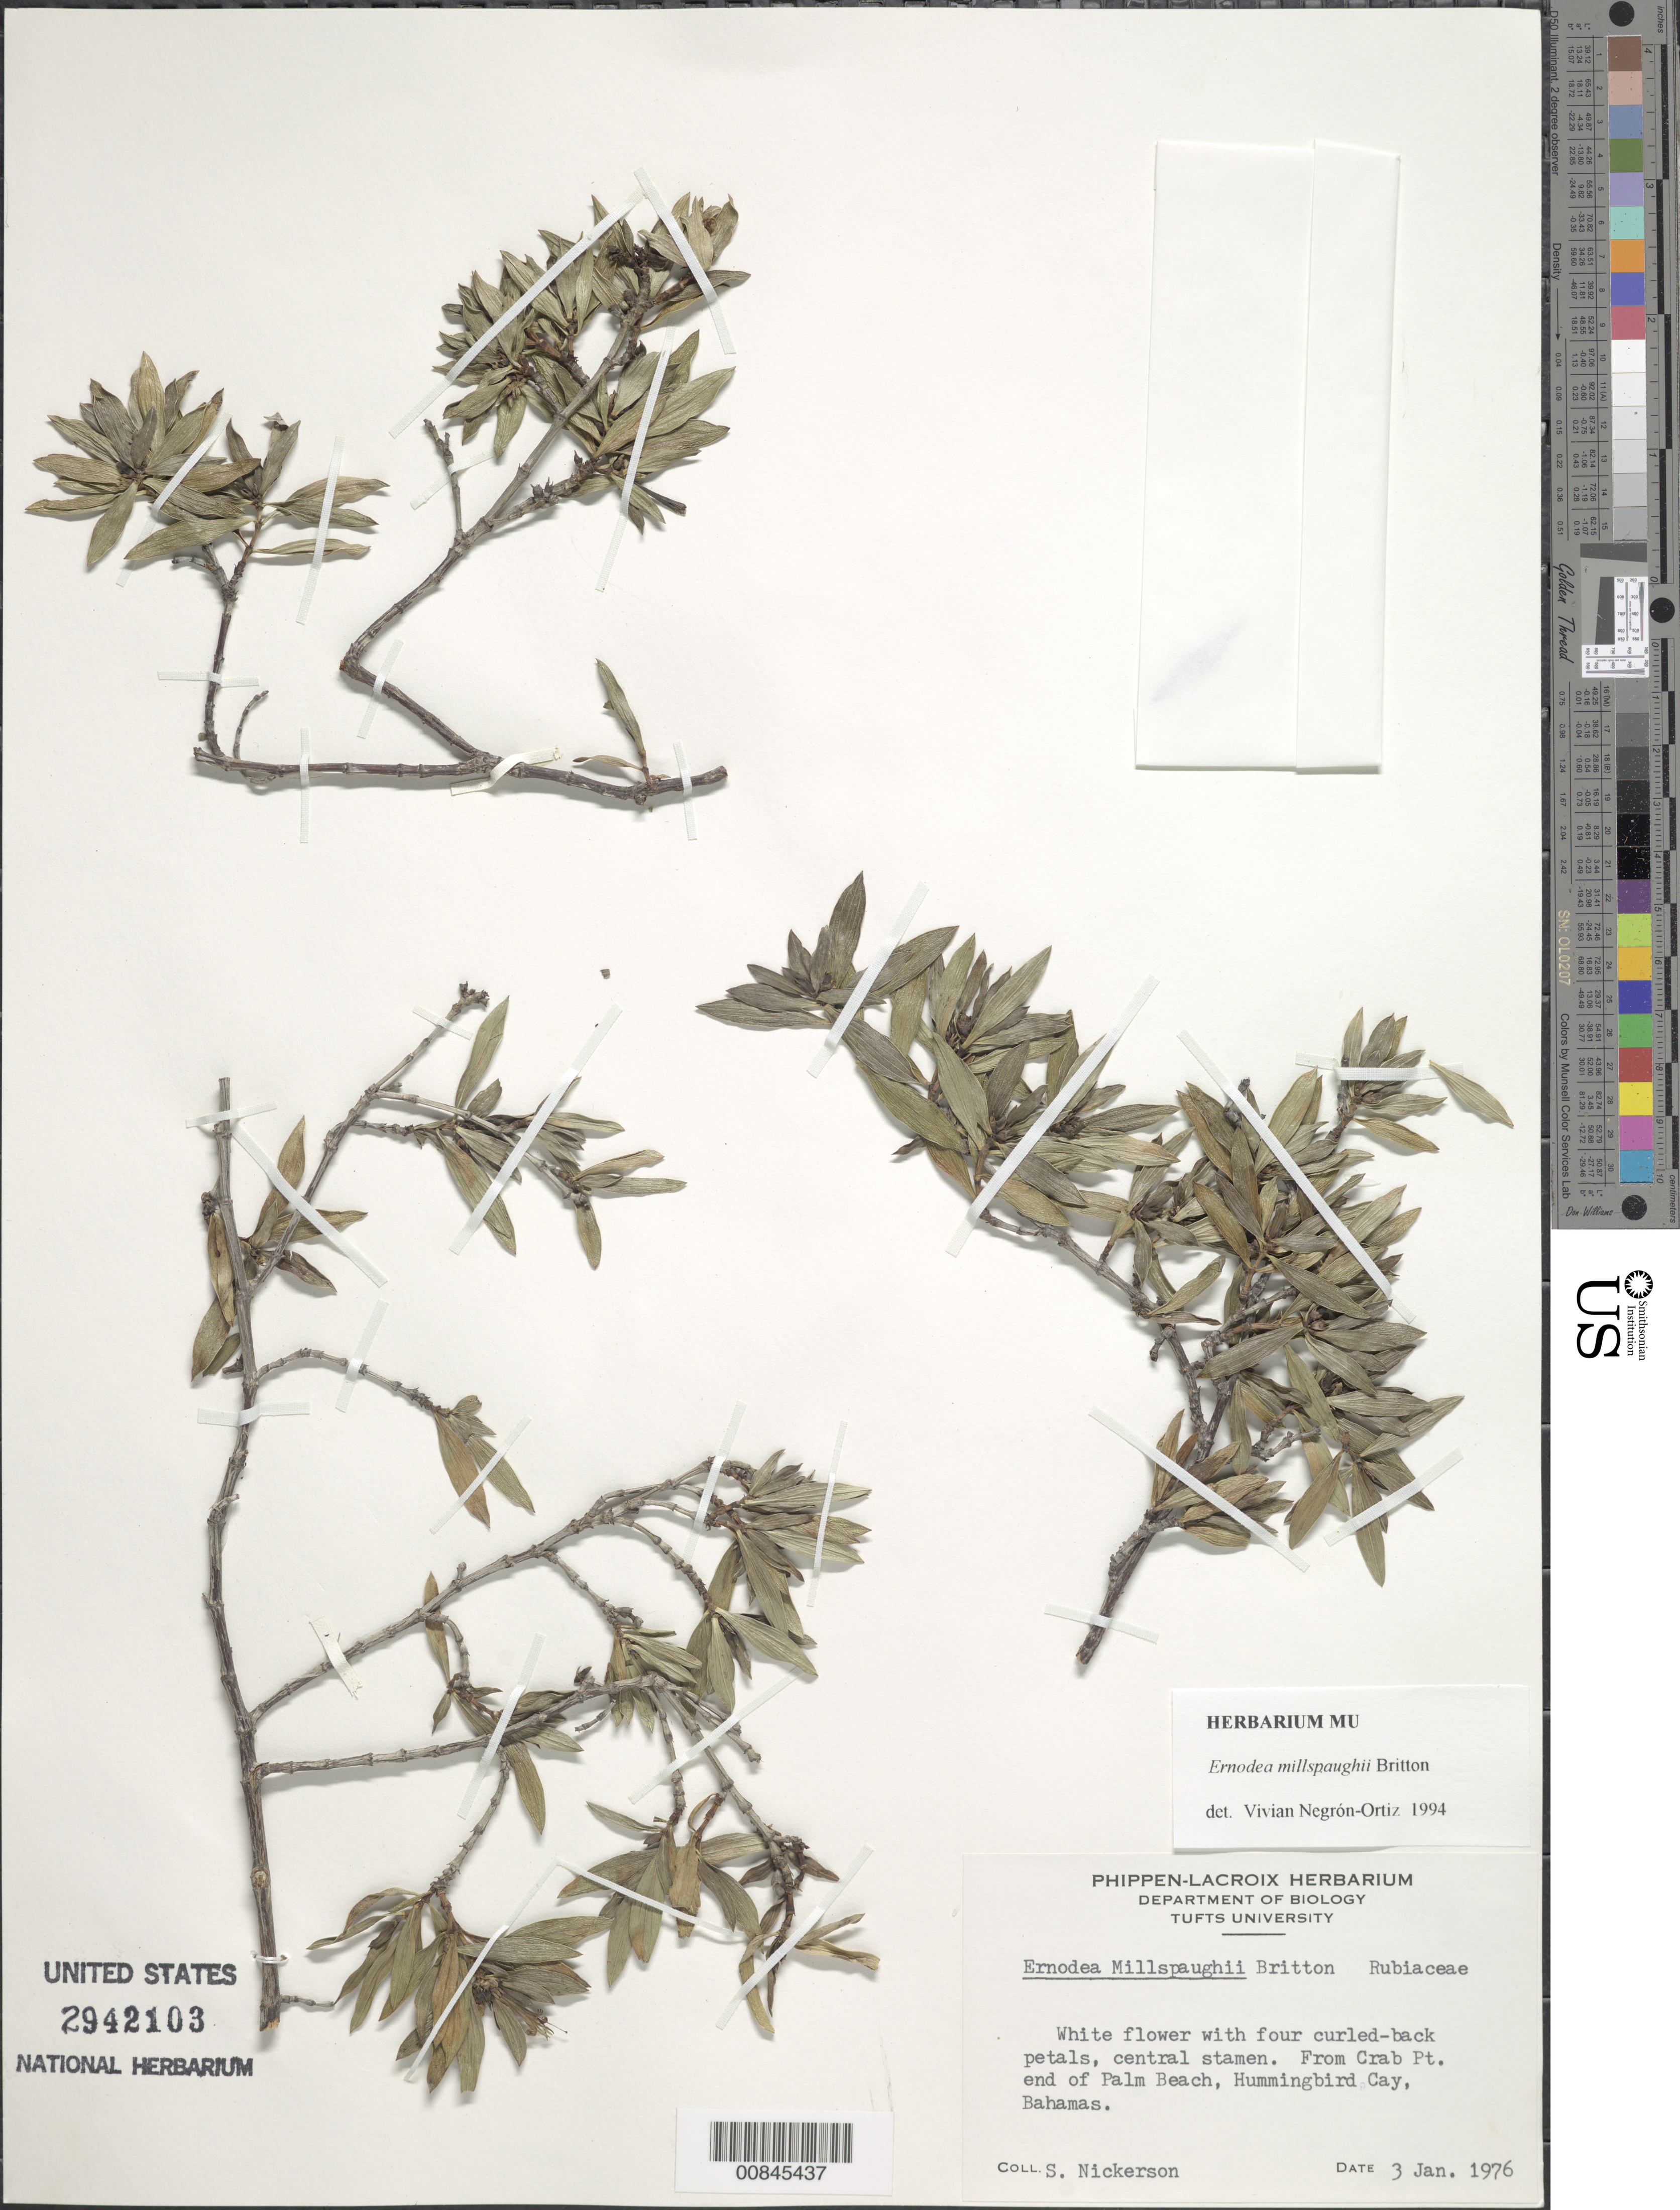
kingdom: Plantae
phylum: Tracheophyta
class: Magnoliopsida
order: Gentianales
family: Rubiaceae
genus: Ernodea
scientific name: Ernodea millspaughii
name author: Britton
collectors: S. Nickerson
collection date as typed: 03 Jan 1976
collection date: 1976-01-03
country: Bahamas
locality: Crab Pt., end of Palm Beach, Hummingbird Cay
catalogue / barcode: US 2942103